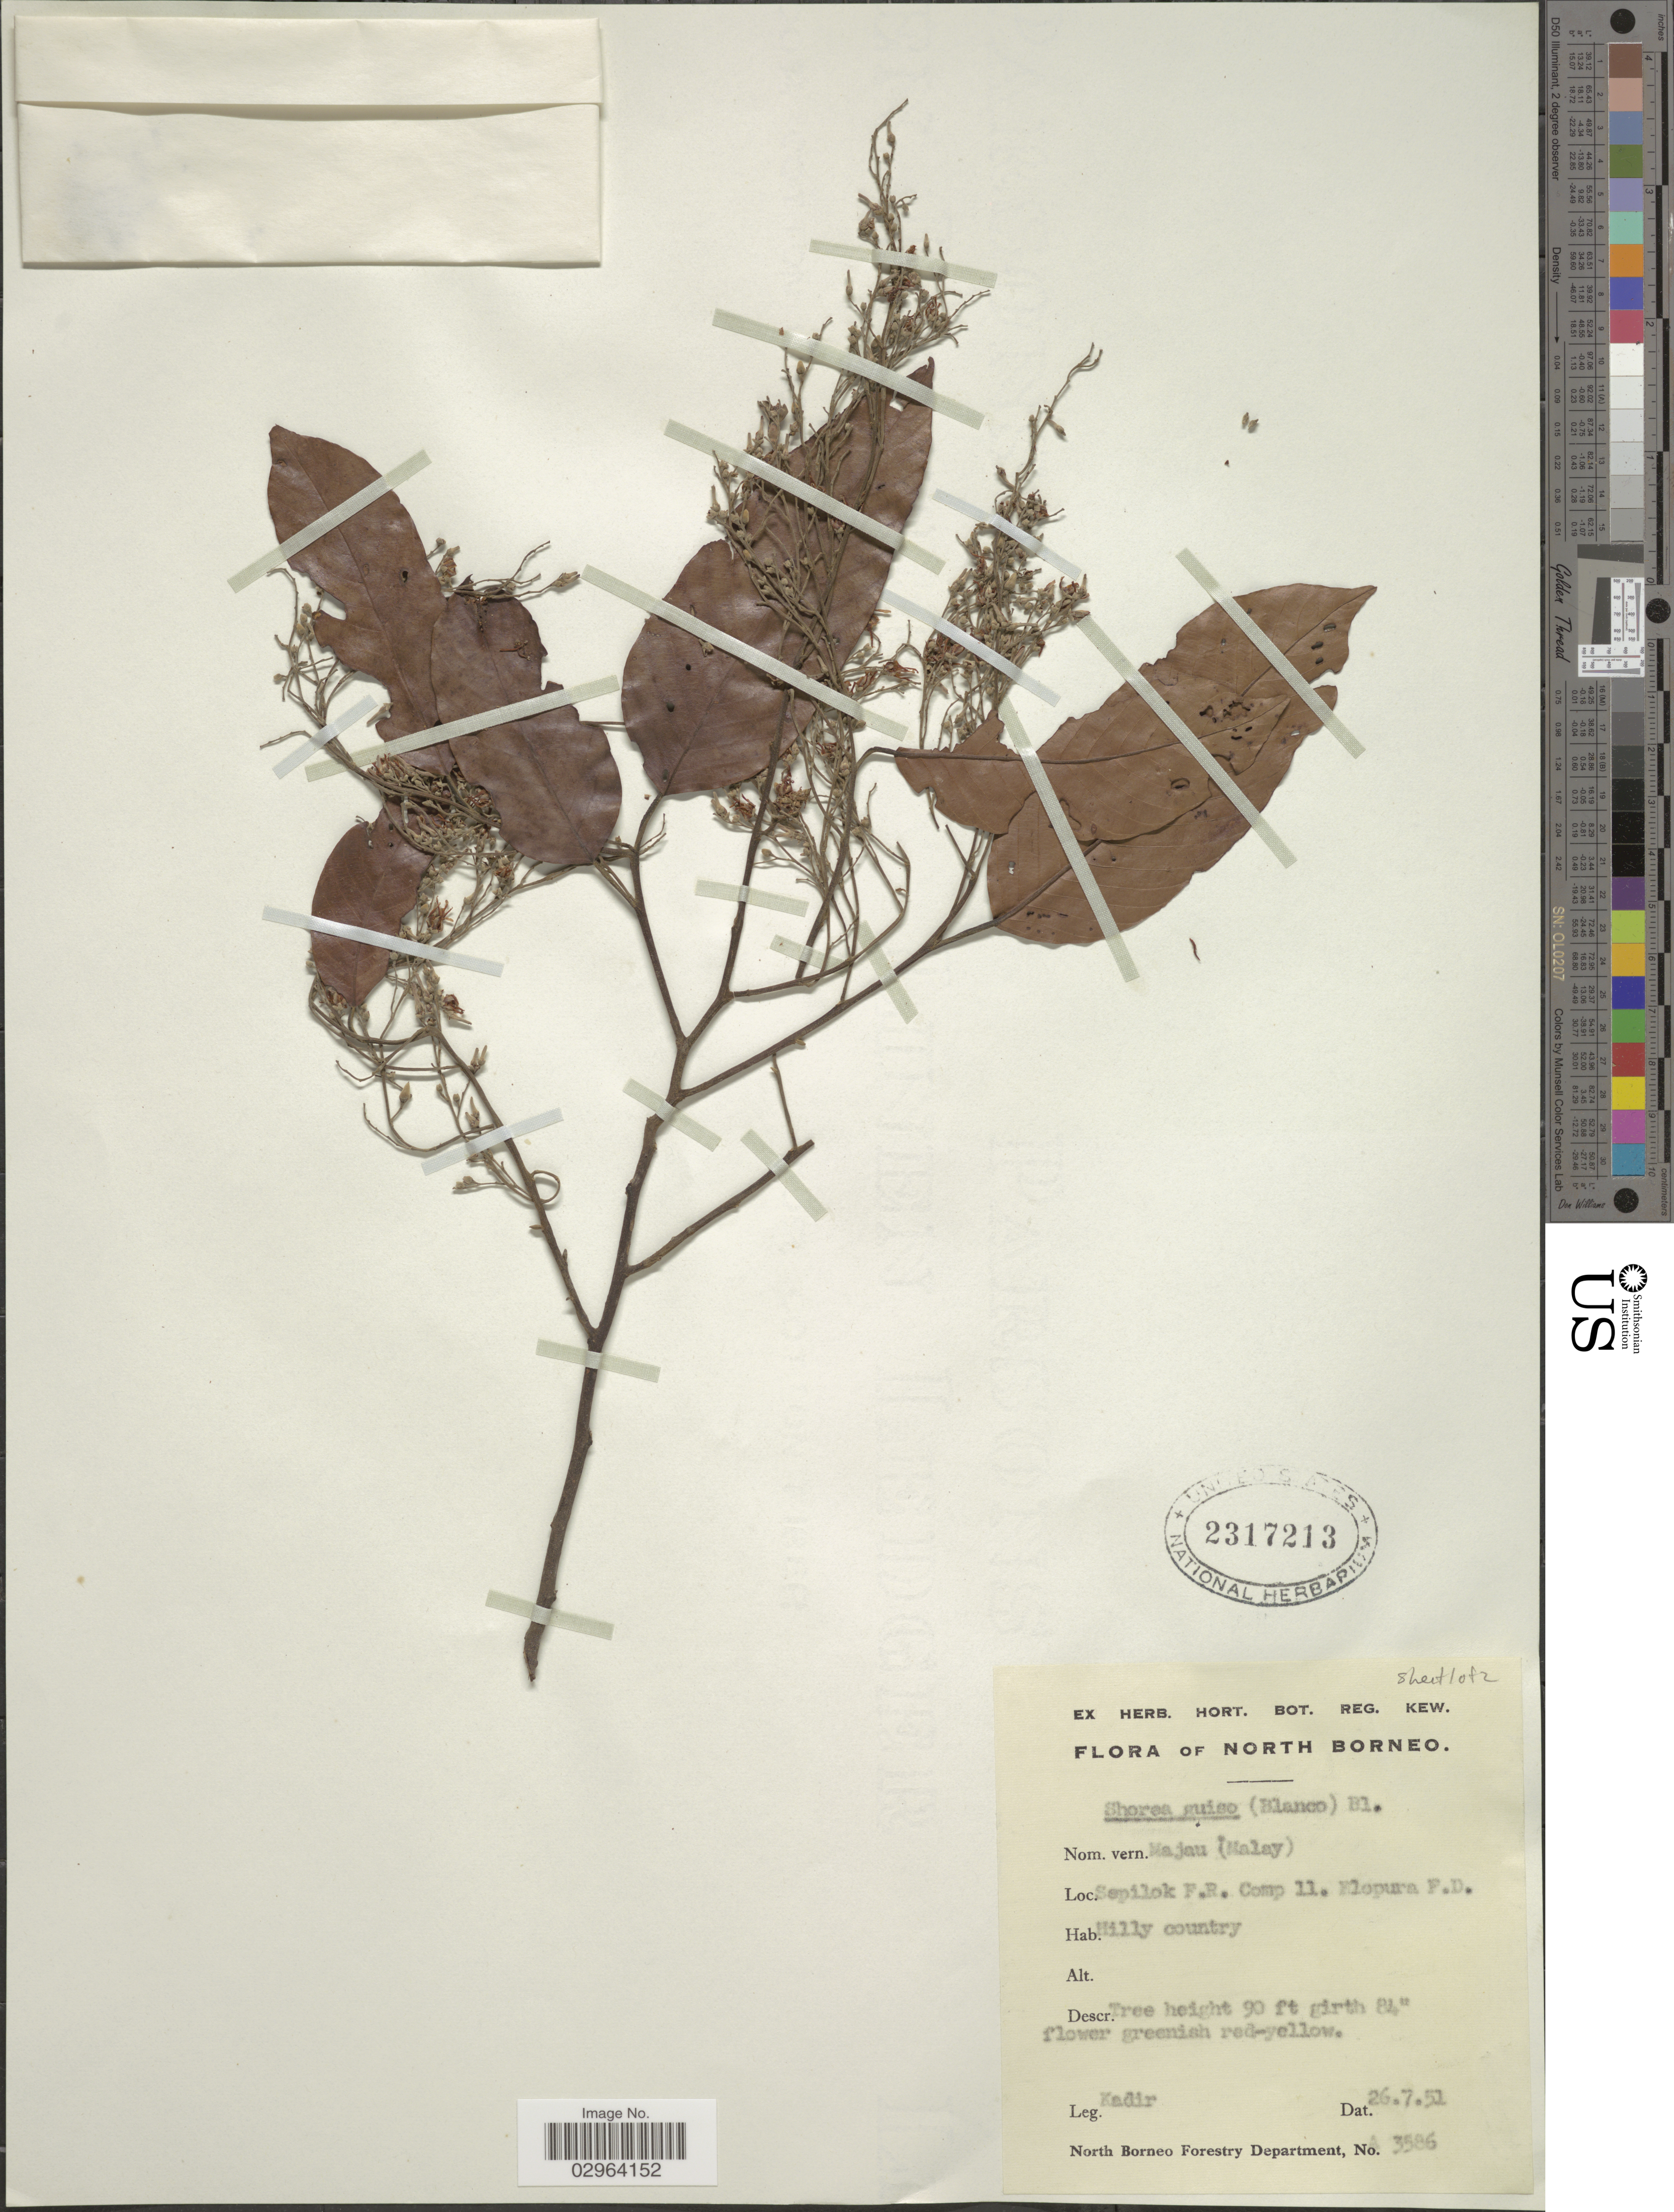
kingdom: Plantae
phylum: Tracheophyta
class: Magnoliopsida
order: Malvales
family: Dipterocarpaceae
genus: Shorea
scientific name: Shorea guiso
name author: (Blanco) Blume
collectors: -. Kadir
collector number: A 3586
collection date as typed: Transcribed d/m/y: 26/7/51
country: Malaysia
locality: North Borneo. Sepilok F.R. Comp 11. Elopura F.D. Hilly country.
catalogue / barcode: US 2317213